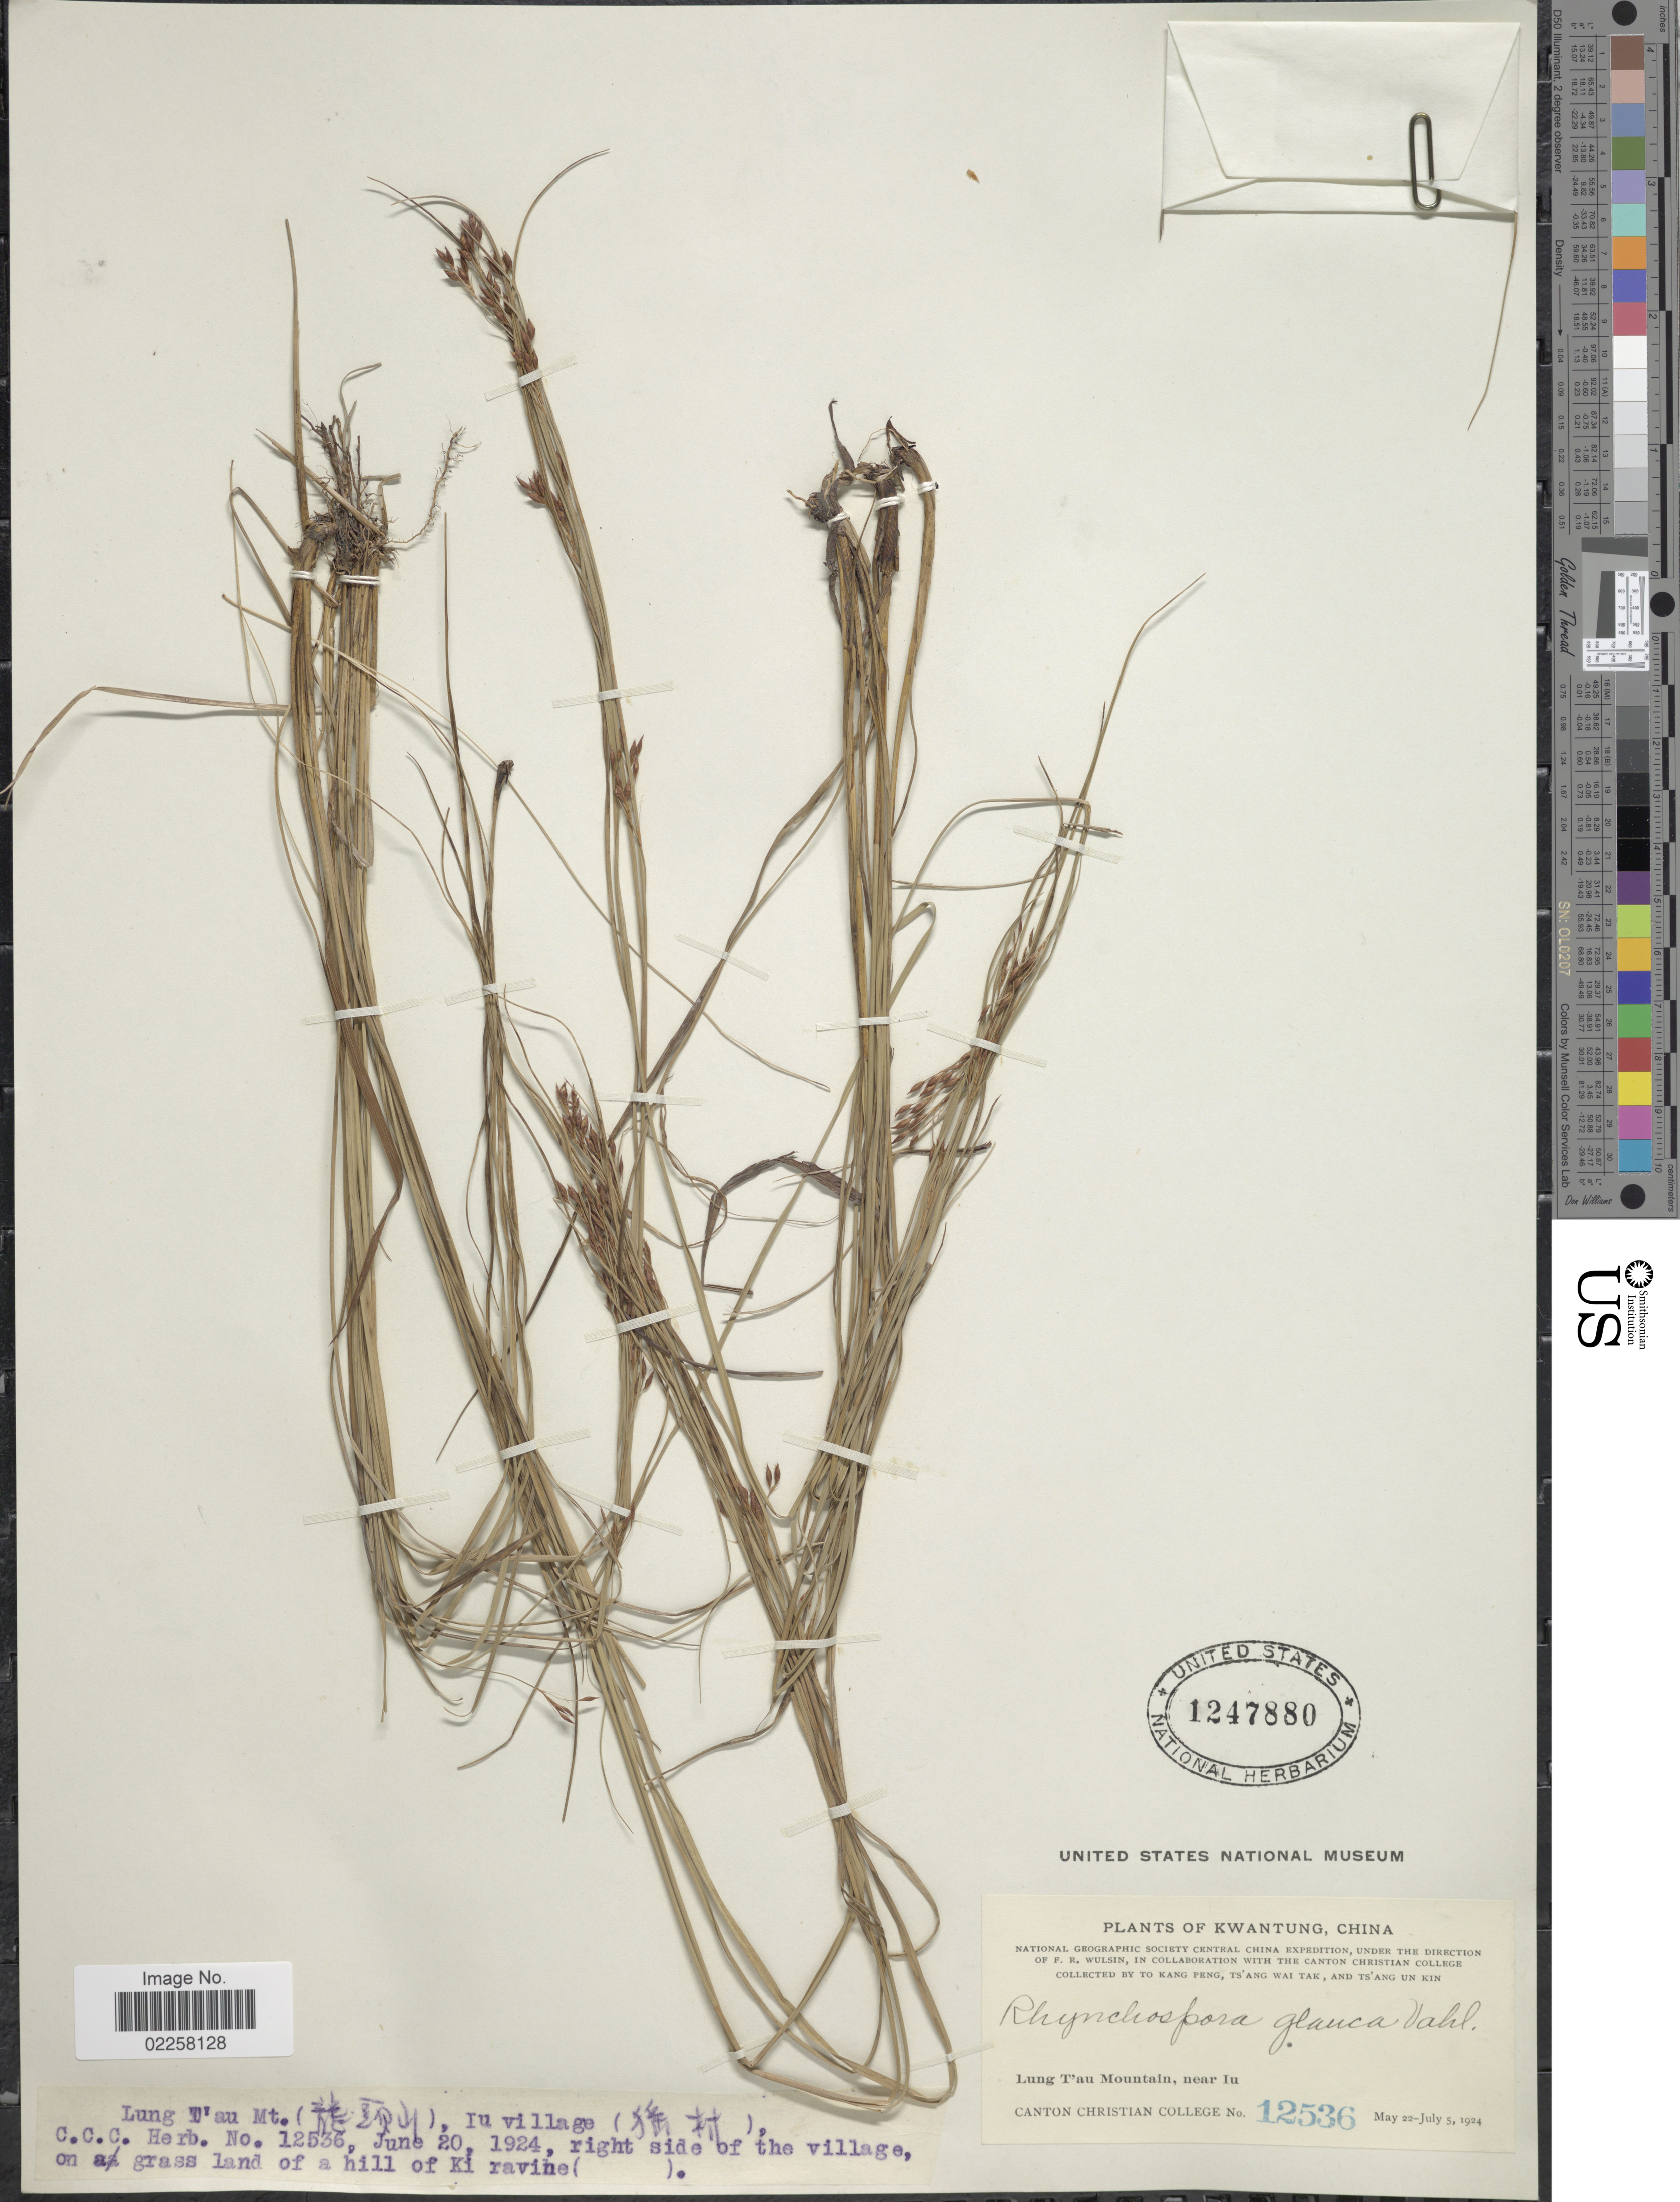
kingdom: Plantae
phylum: Tracheophyta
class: Liliopsida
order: Poales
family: Cyperaceae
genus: Rhynchospora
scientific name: Rhynchospora rugosa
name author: (Vahl) Gale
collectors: K. Peng, W. T. Tsang & Ts' Ang Un Kin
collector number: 12536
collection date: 1924-05-22/1924-07-05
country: China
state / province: Guangdong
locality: Kwangtung. Lung T'au Mountain, near Iu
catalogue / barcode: US 1247880